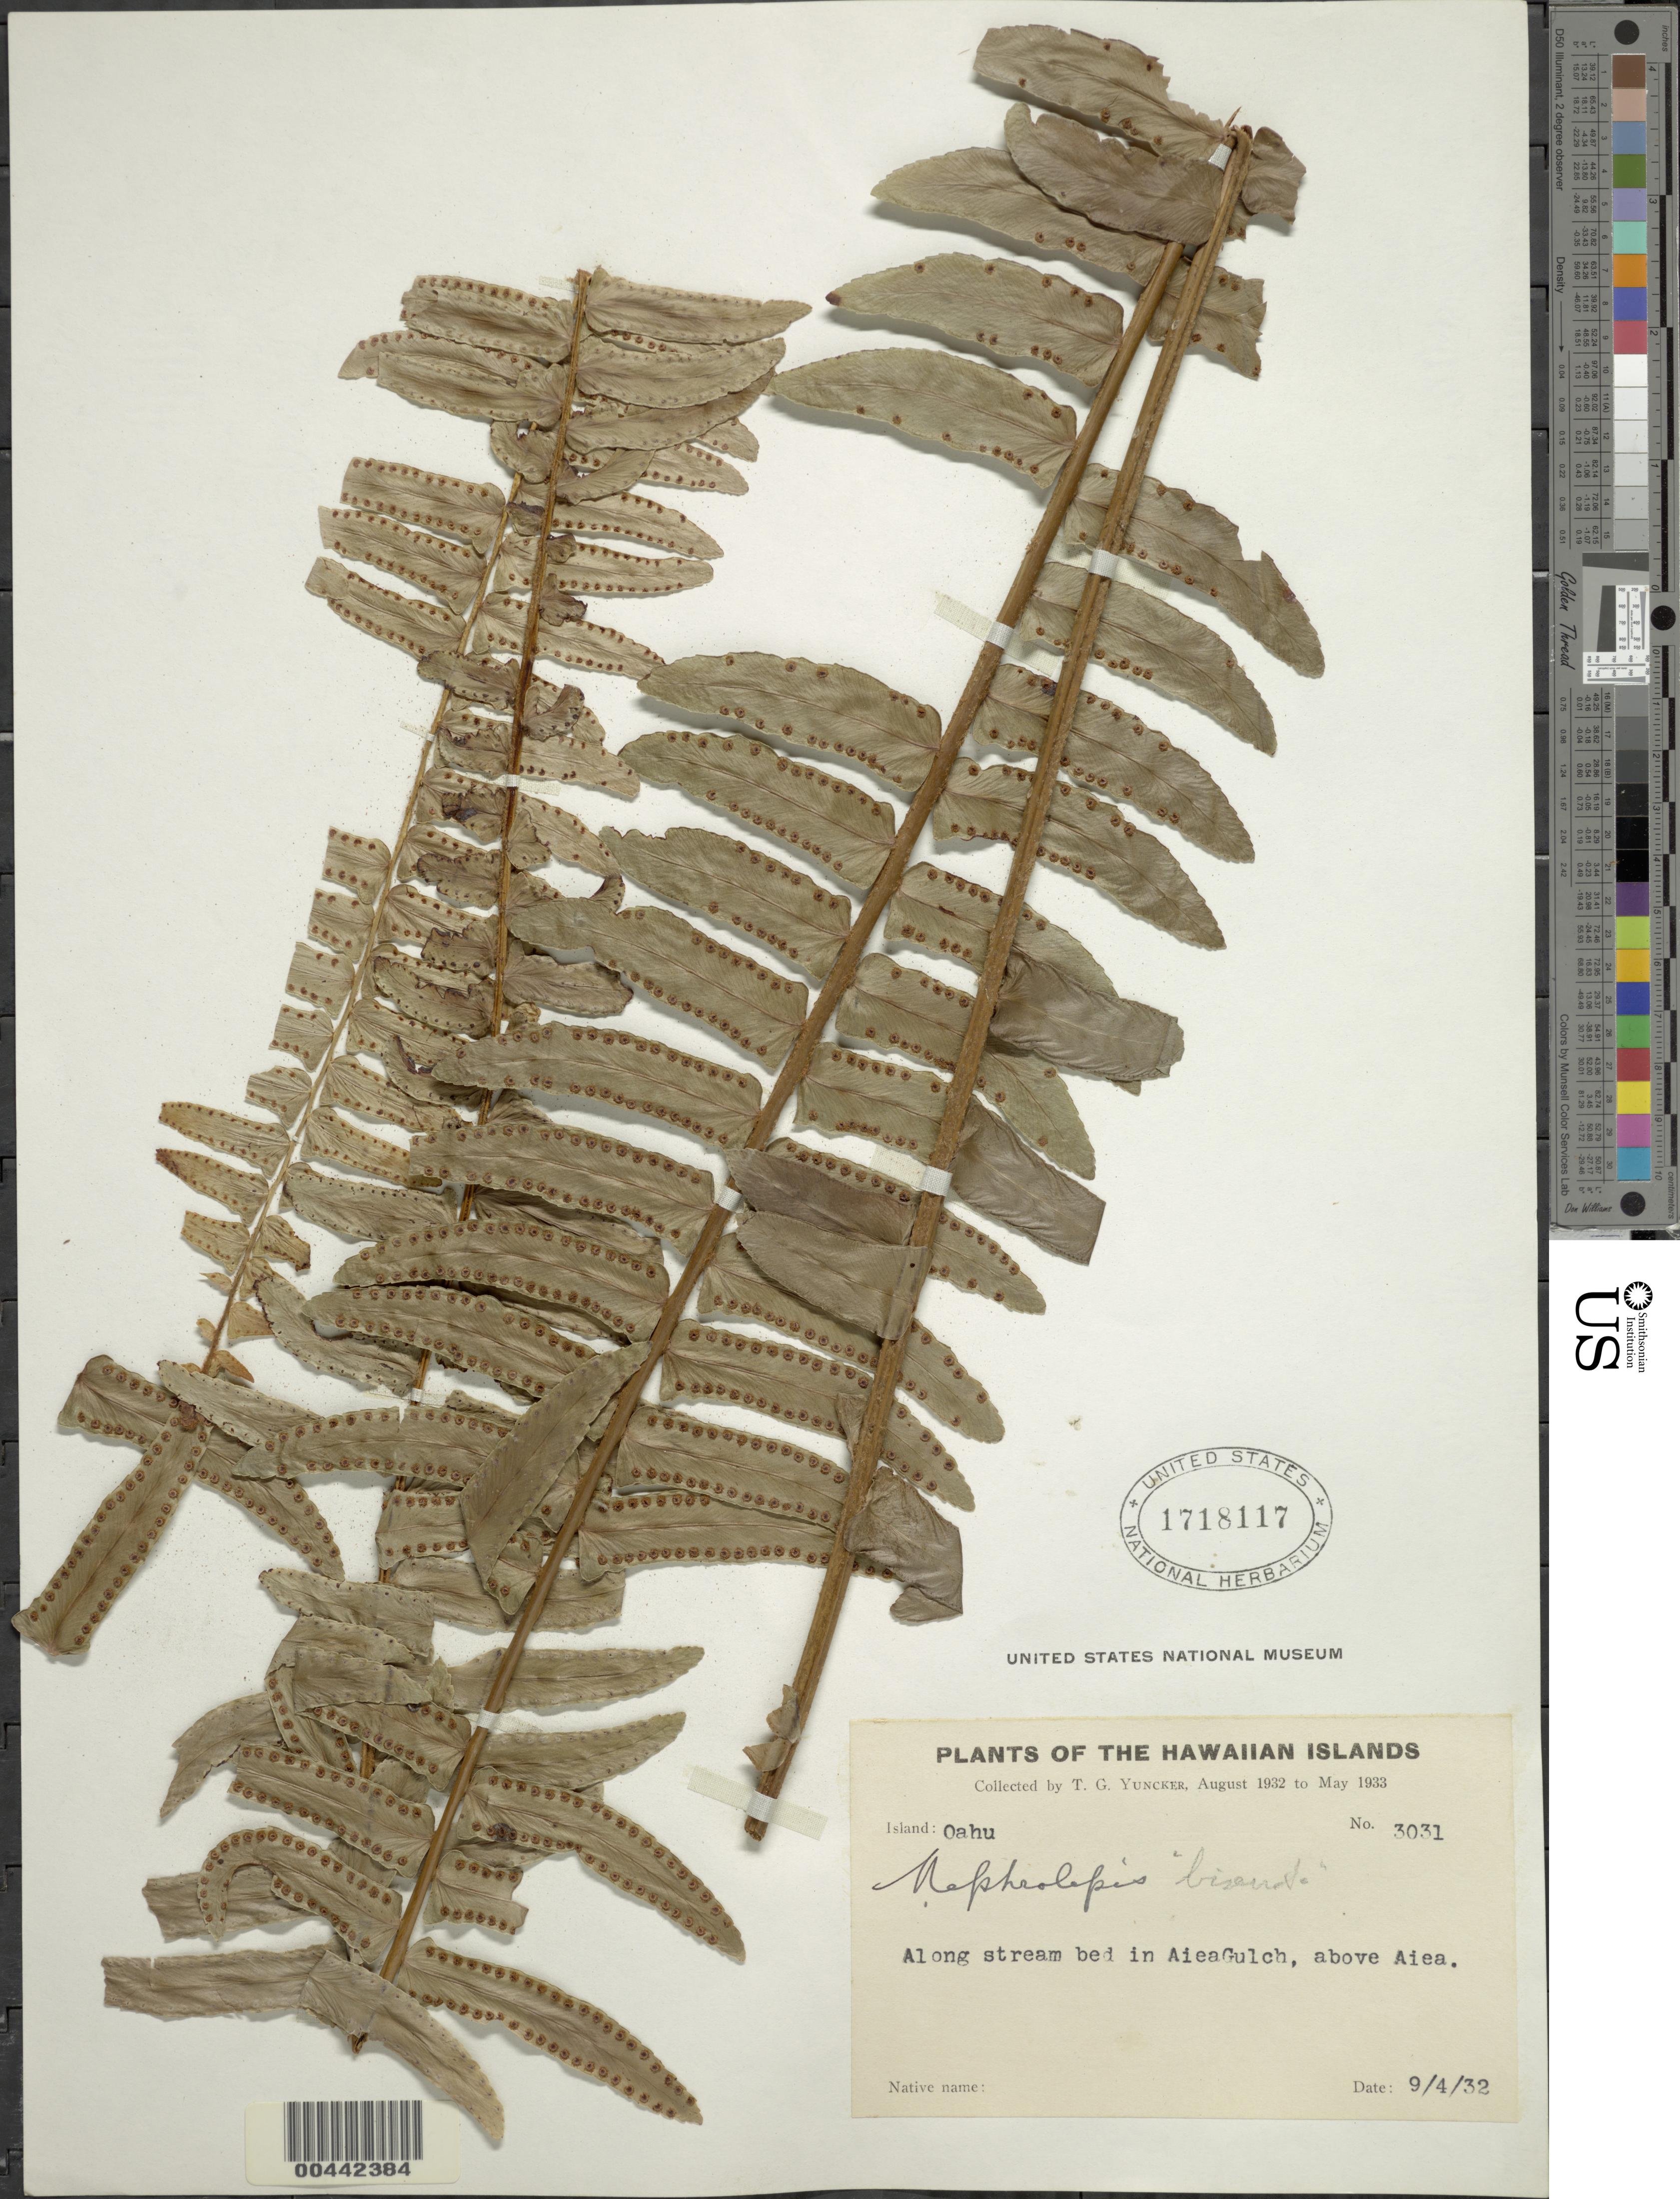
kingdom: Plantae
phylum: Tracheophyta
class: Polypodiopsida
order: Polypodiales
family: Nephrolepidaceae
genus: Nephrolepis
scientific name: Nephrolepis sp.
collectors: T. G. Yuncker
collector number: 3031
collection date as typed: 4 Sep 1932 or 9 Apr 1932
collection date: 1932-04-09 or 1932-09-04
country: United States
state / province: Hawaii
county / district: Honolulu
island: Oahu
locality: Along stream bed in Aiea Gulch, above Aiea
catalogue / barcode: US 1718117